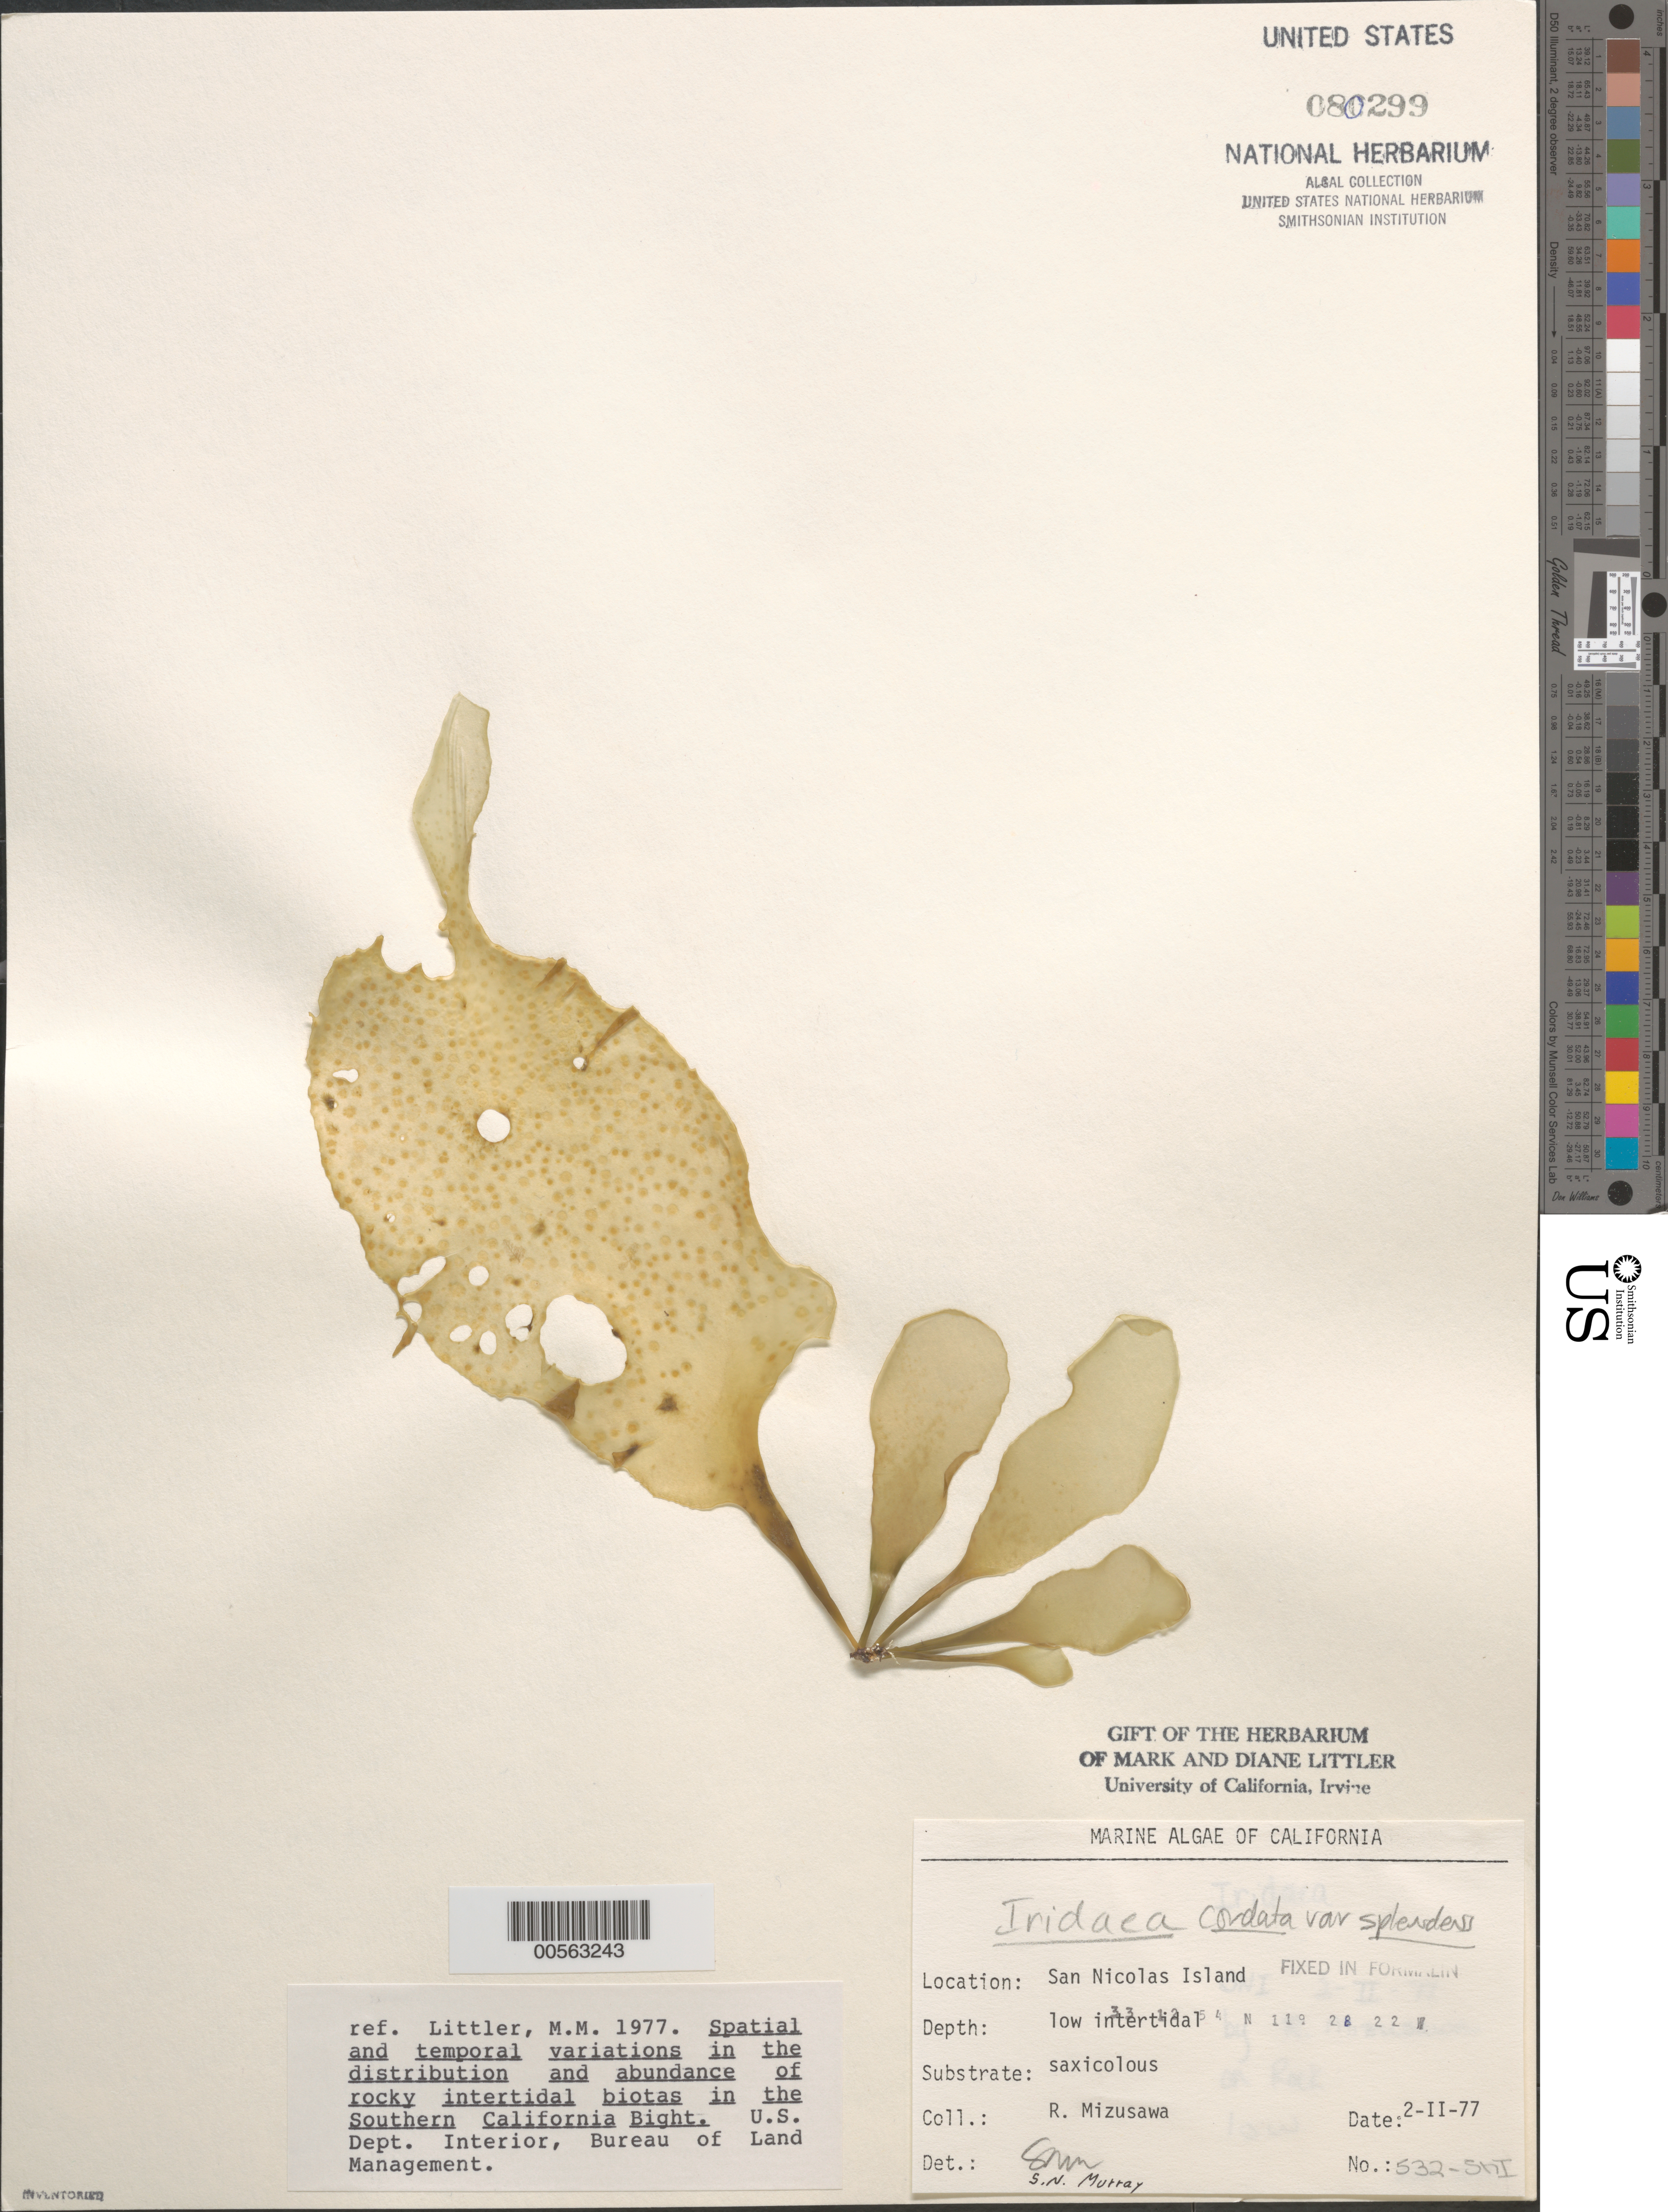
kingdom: Plantae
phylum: Rhodophyta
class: Florideophyceae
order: Gigartinales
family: Gigartinaceae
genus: Iridaea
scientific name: Iridaea cordata var. splendens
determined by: Murray, S. N.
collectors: R. Mizusawa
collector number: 532-SNI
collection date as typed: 02 Feb 1977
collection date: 1977-02-02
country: United States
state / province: California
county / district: Ventura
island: San Nicolas Island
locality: Dutch Harbor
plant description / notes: BLM-SOCALBIGHT Rocky Intertidal Survey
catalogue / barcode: US 80299